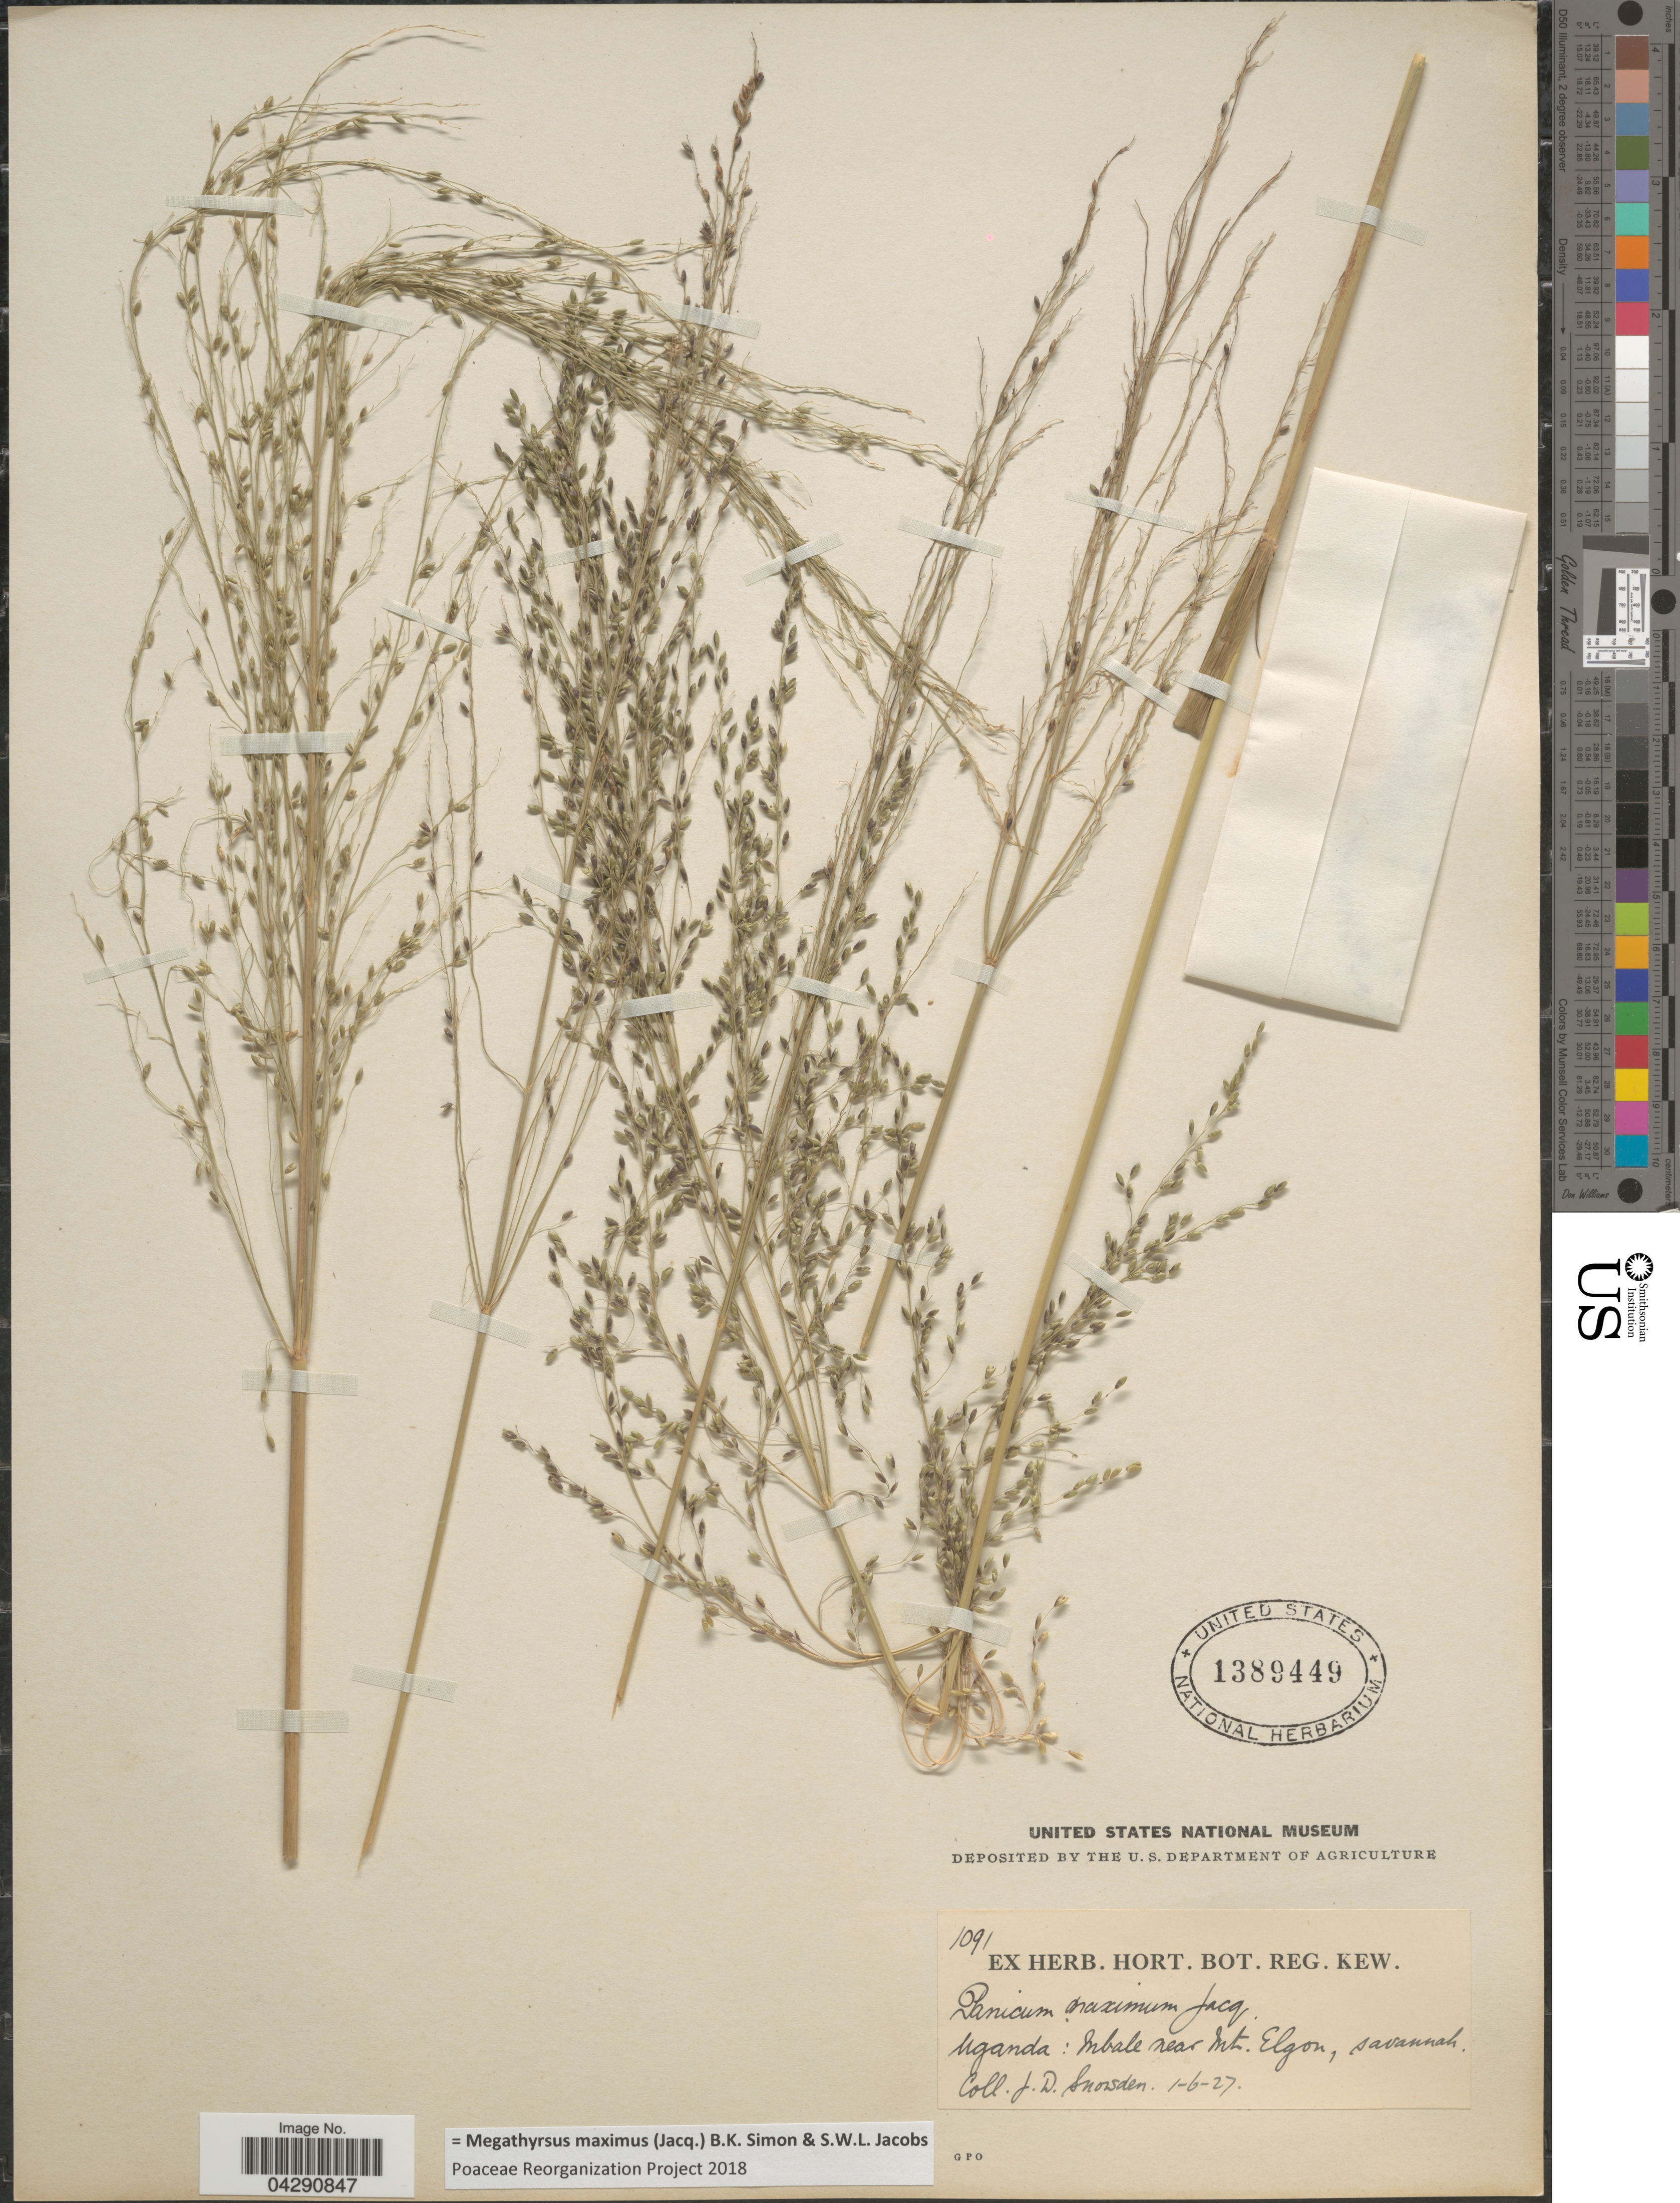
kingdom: Plantae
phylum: Tracheophyta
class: Liliopsida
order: Poales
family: Poaceae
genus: Megathyrsus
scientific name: Megathyrsus maximus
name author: (Jacq.) B.K. Simon & S.W.L. Jacobs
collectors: J. Snowden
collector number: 1091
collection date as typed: Transcribed d/m/y: 1/6/27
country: Uganda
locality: Mbale near Mt. Elgon, savannah.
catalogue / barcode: US 1389449